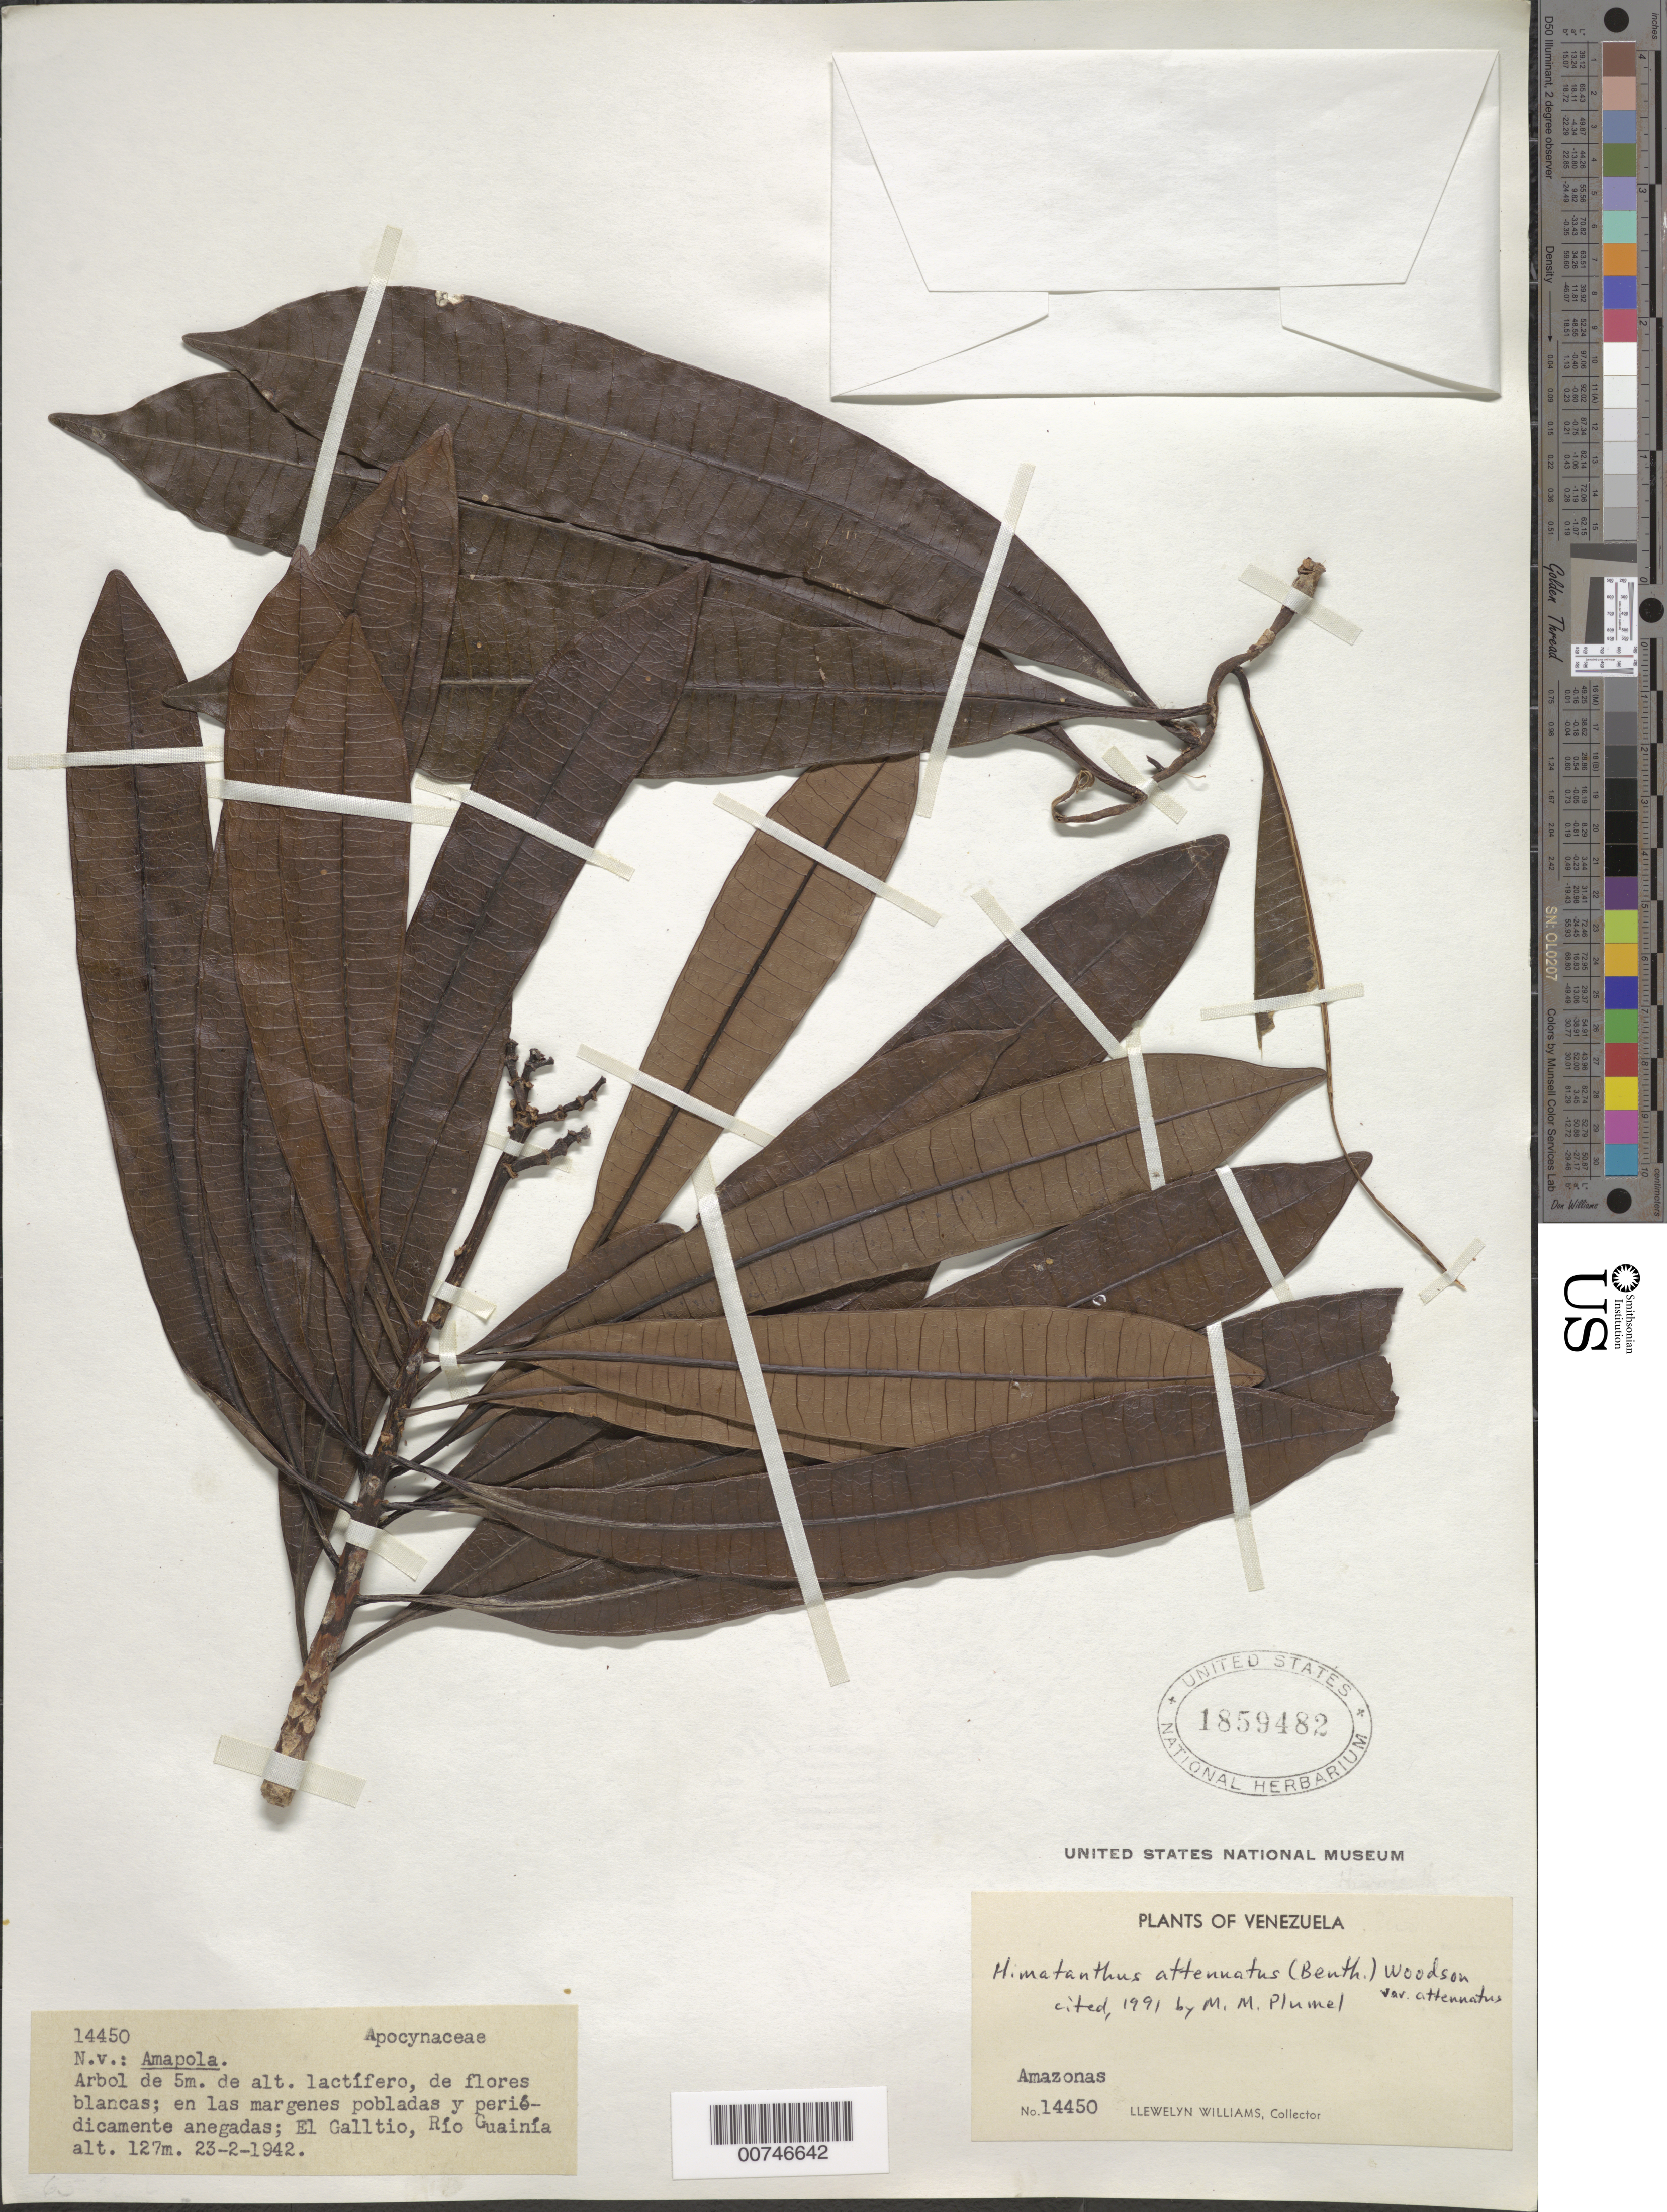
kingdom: Plantae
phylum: Tracheophyta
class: Magnoliopsida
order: Gentianales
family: Apocynaceae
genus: Himatanthus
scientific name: Himatanthus attenuatus var. attenuatus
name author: (Benth.) Woodson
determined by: Plumel, M. - M.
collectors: Ll. Williams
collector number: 14450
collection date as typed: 23-Feb-42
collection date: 1942-02-23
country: Venezuela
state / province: Amazonas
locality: El Galltio, Río Guainia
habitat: Margenes pobladas y periedicamente anegadas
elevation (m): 127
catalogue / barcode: US 1859482